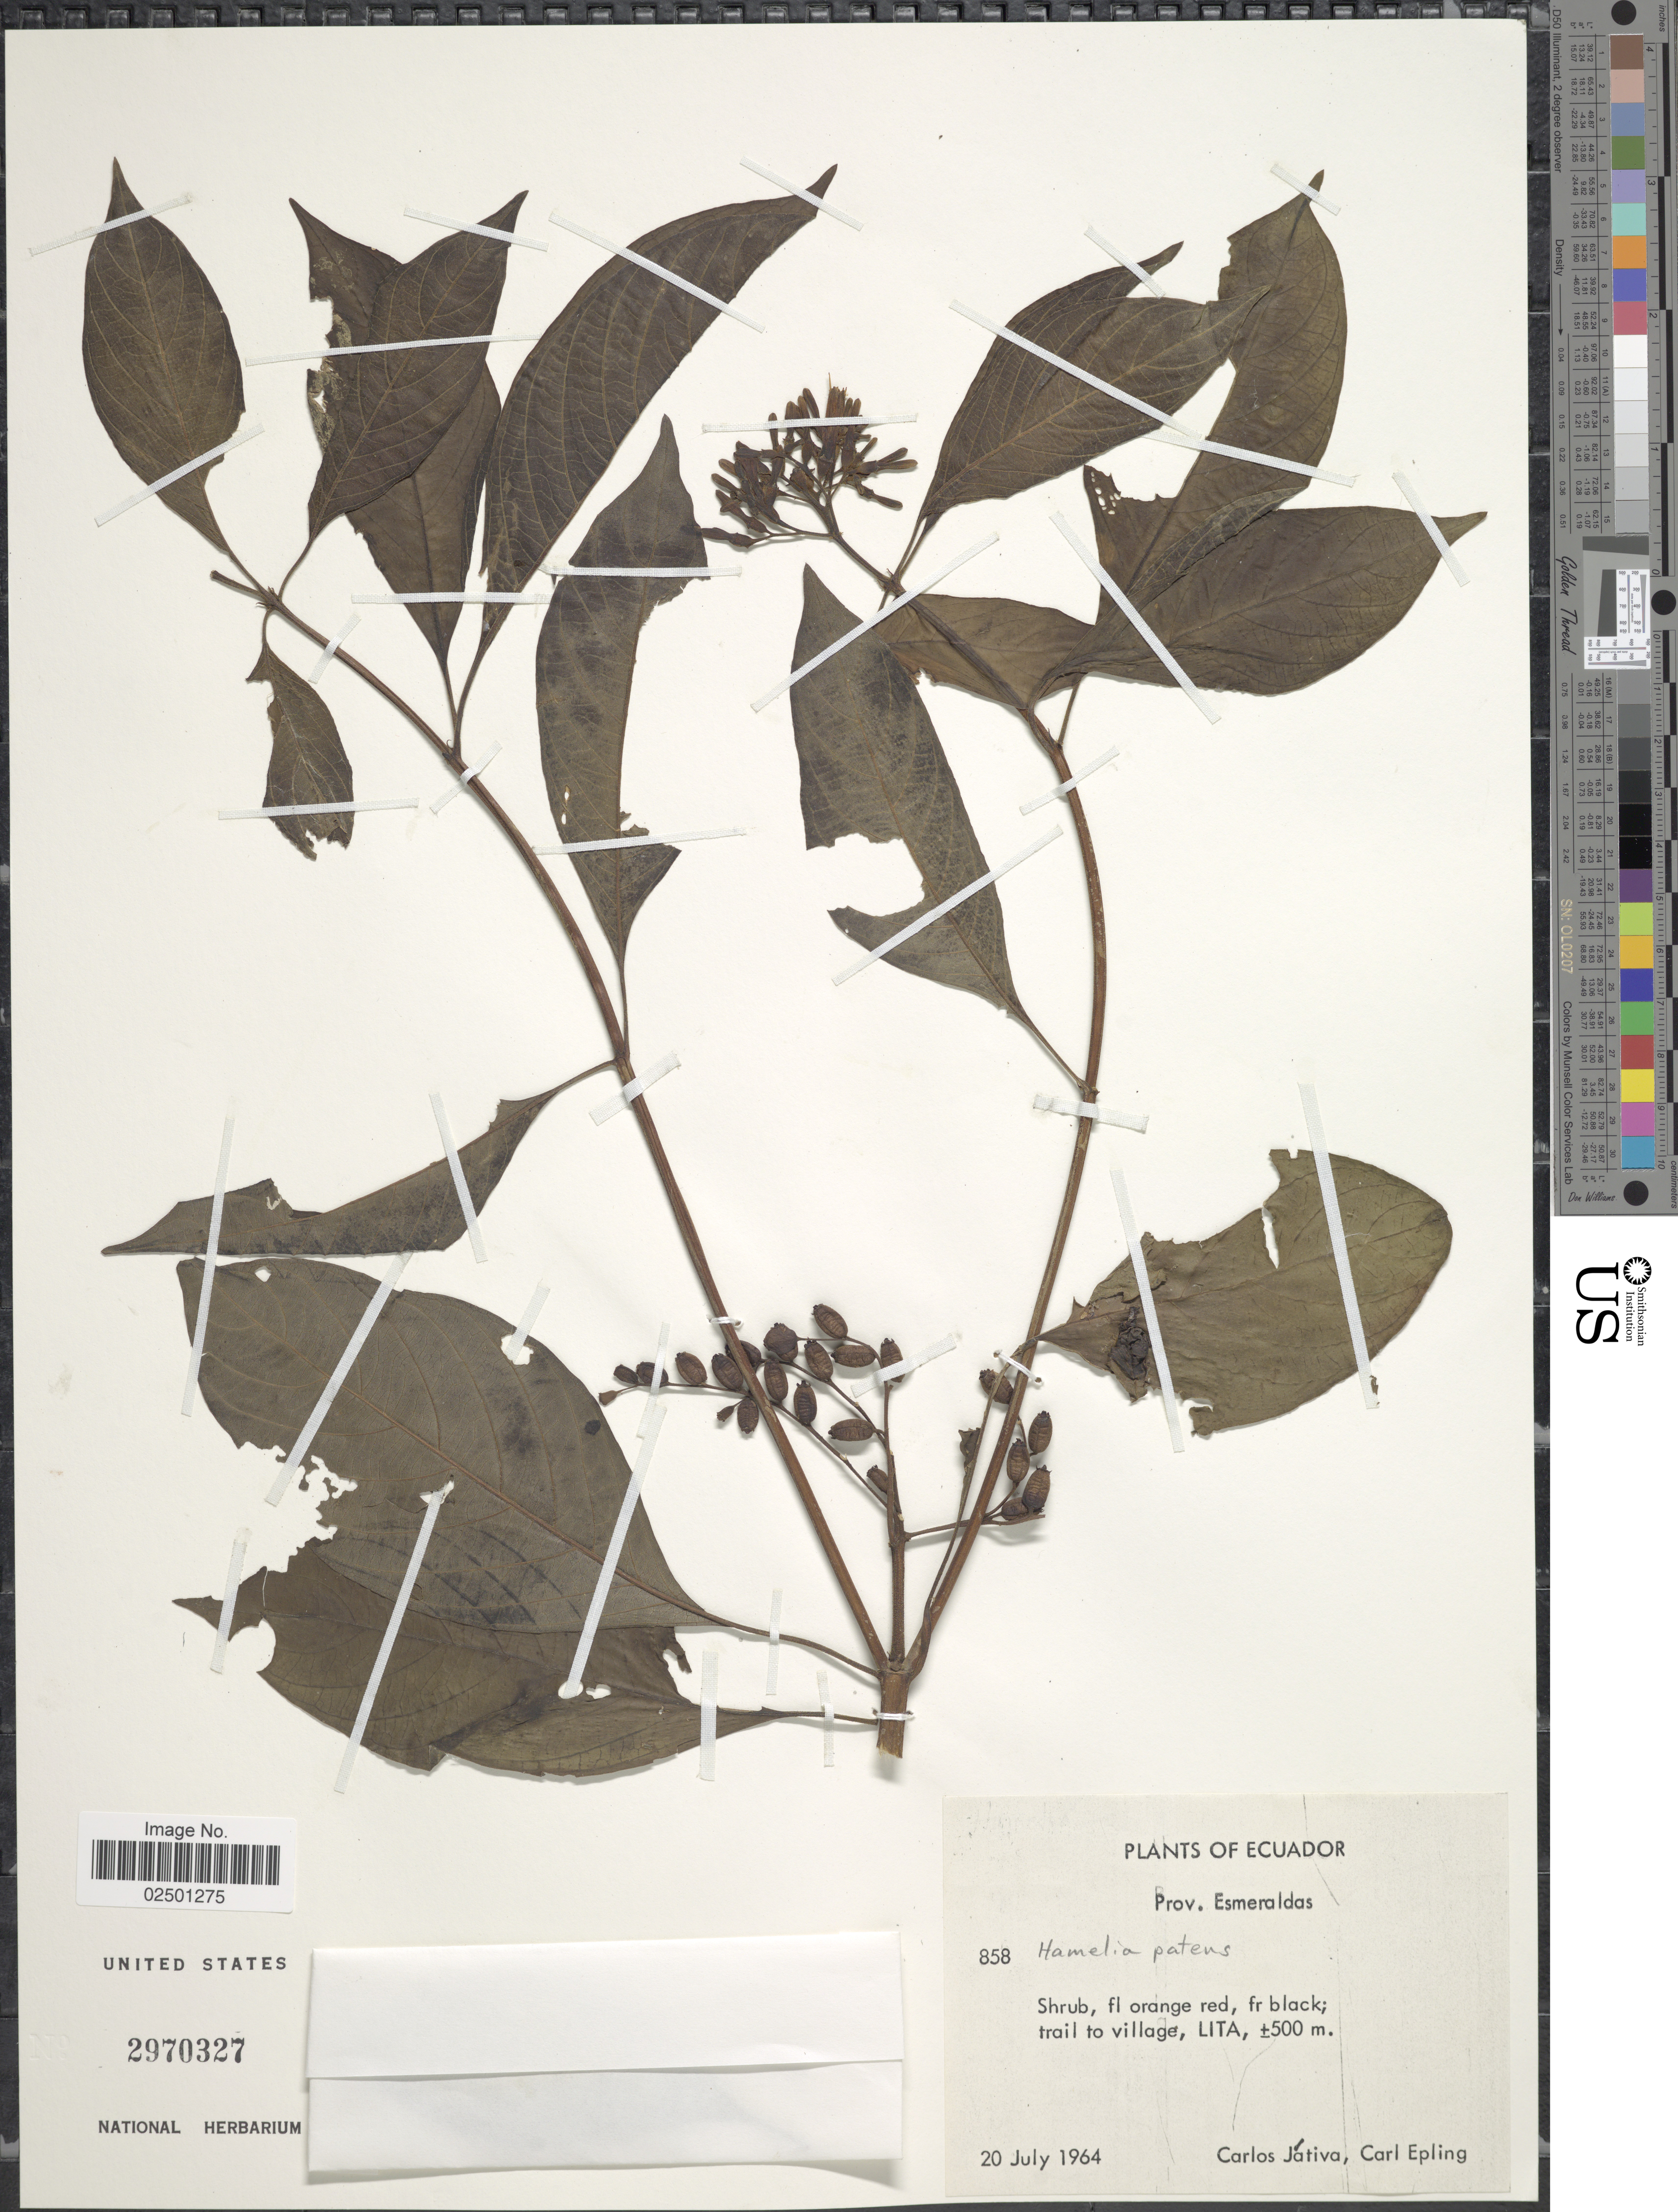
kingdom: Plantae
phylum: Tracheophyta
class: Magnoliopsida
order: Gentianales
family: Rubiaceae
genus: Hamelia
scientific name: Hamelia patens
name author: Jacq.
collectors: C. D. Játiva & C. C. Epling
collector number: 858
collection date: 1964-07-20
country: Ecuador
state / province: Esmeraldas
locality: Trail to village, Lita.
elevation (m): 500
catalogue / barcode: US 2970327